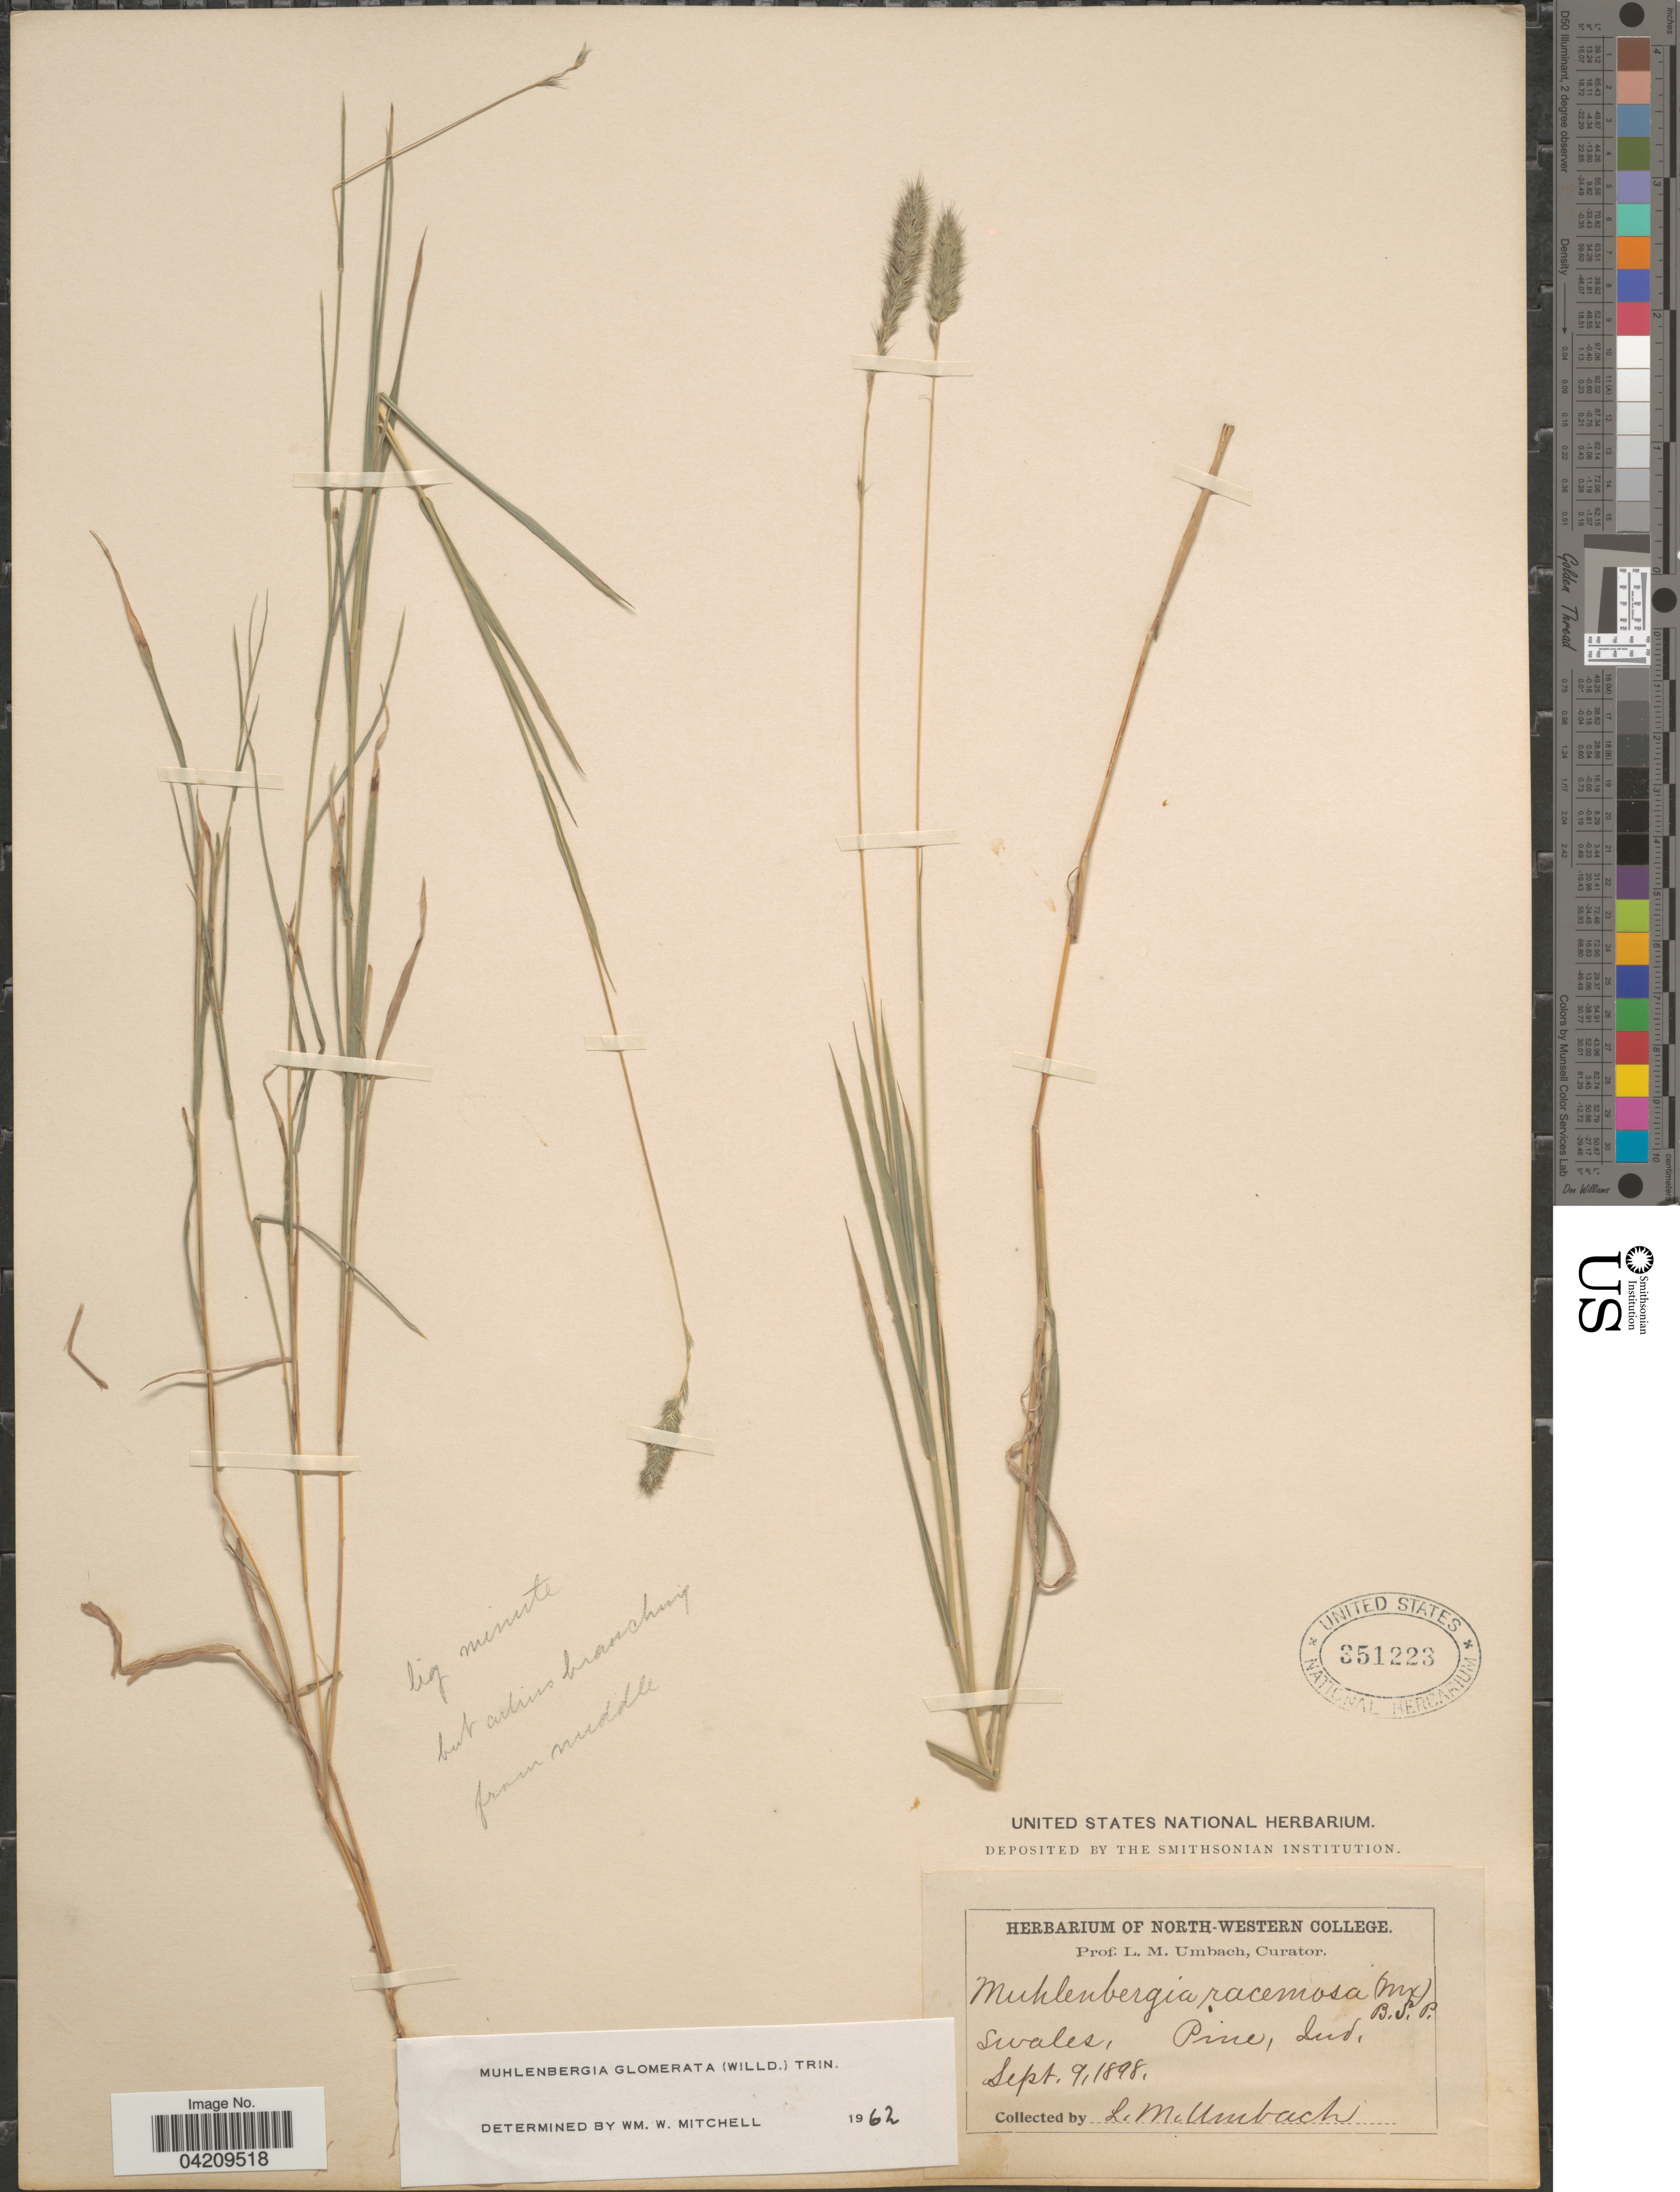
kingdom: Plantae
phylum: Tracheophyta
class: Liliopsida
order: Poales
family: Poaceae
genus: Muhlenbergia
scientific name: Muhlenbergia glomerata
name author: (Willd.) Trin.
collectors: L. M. Umbach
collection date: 1898-09-09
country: United States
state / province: Indiana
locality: Swales, Pine.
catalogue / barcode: US 351223